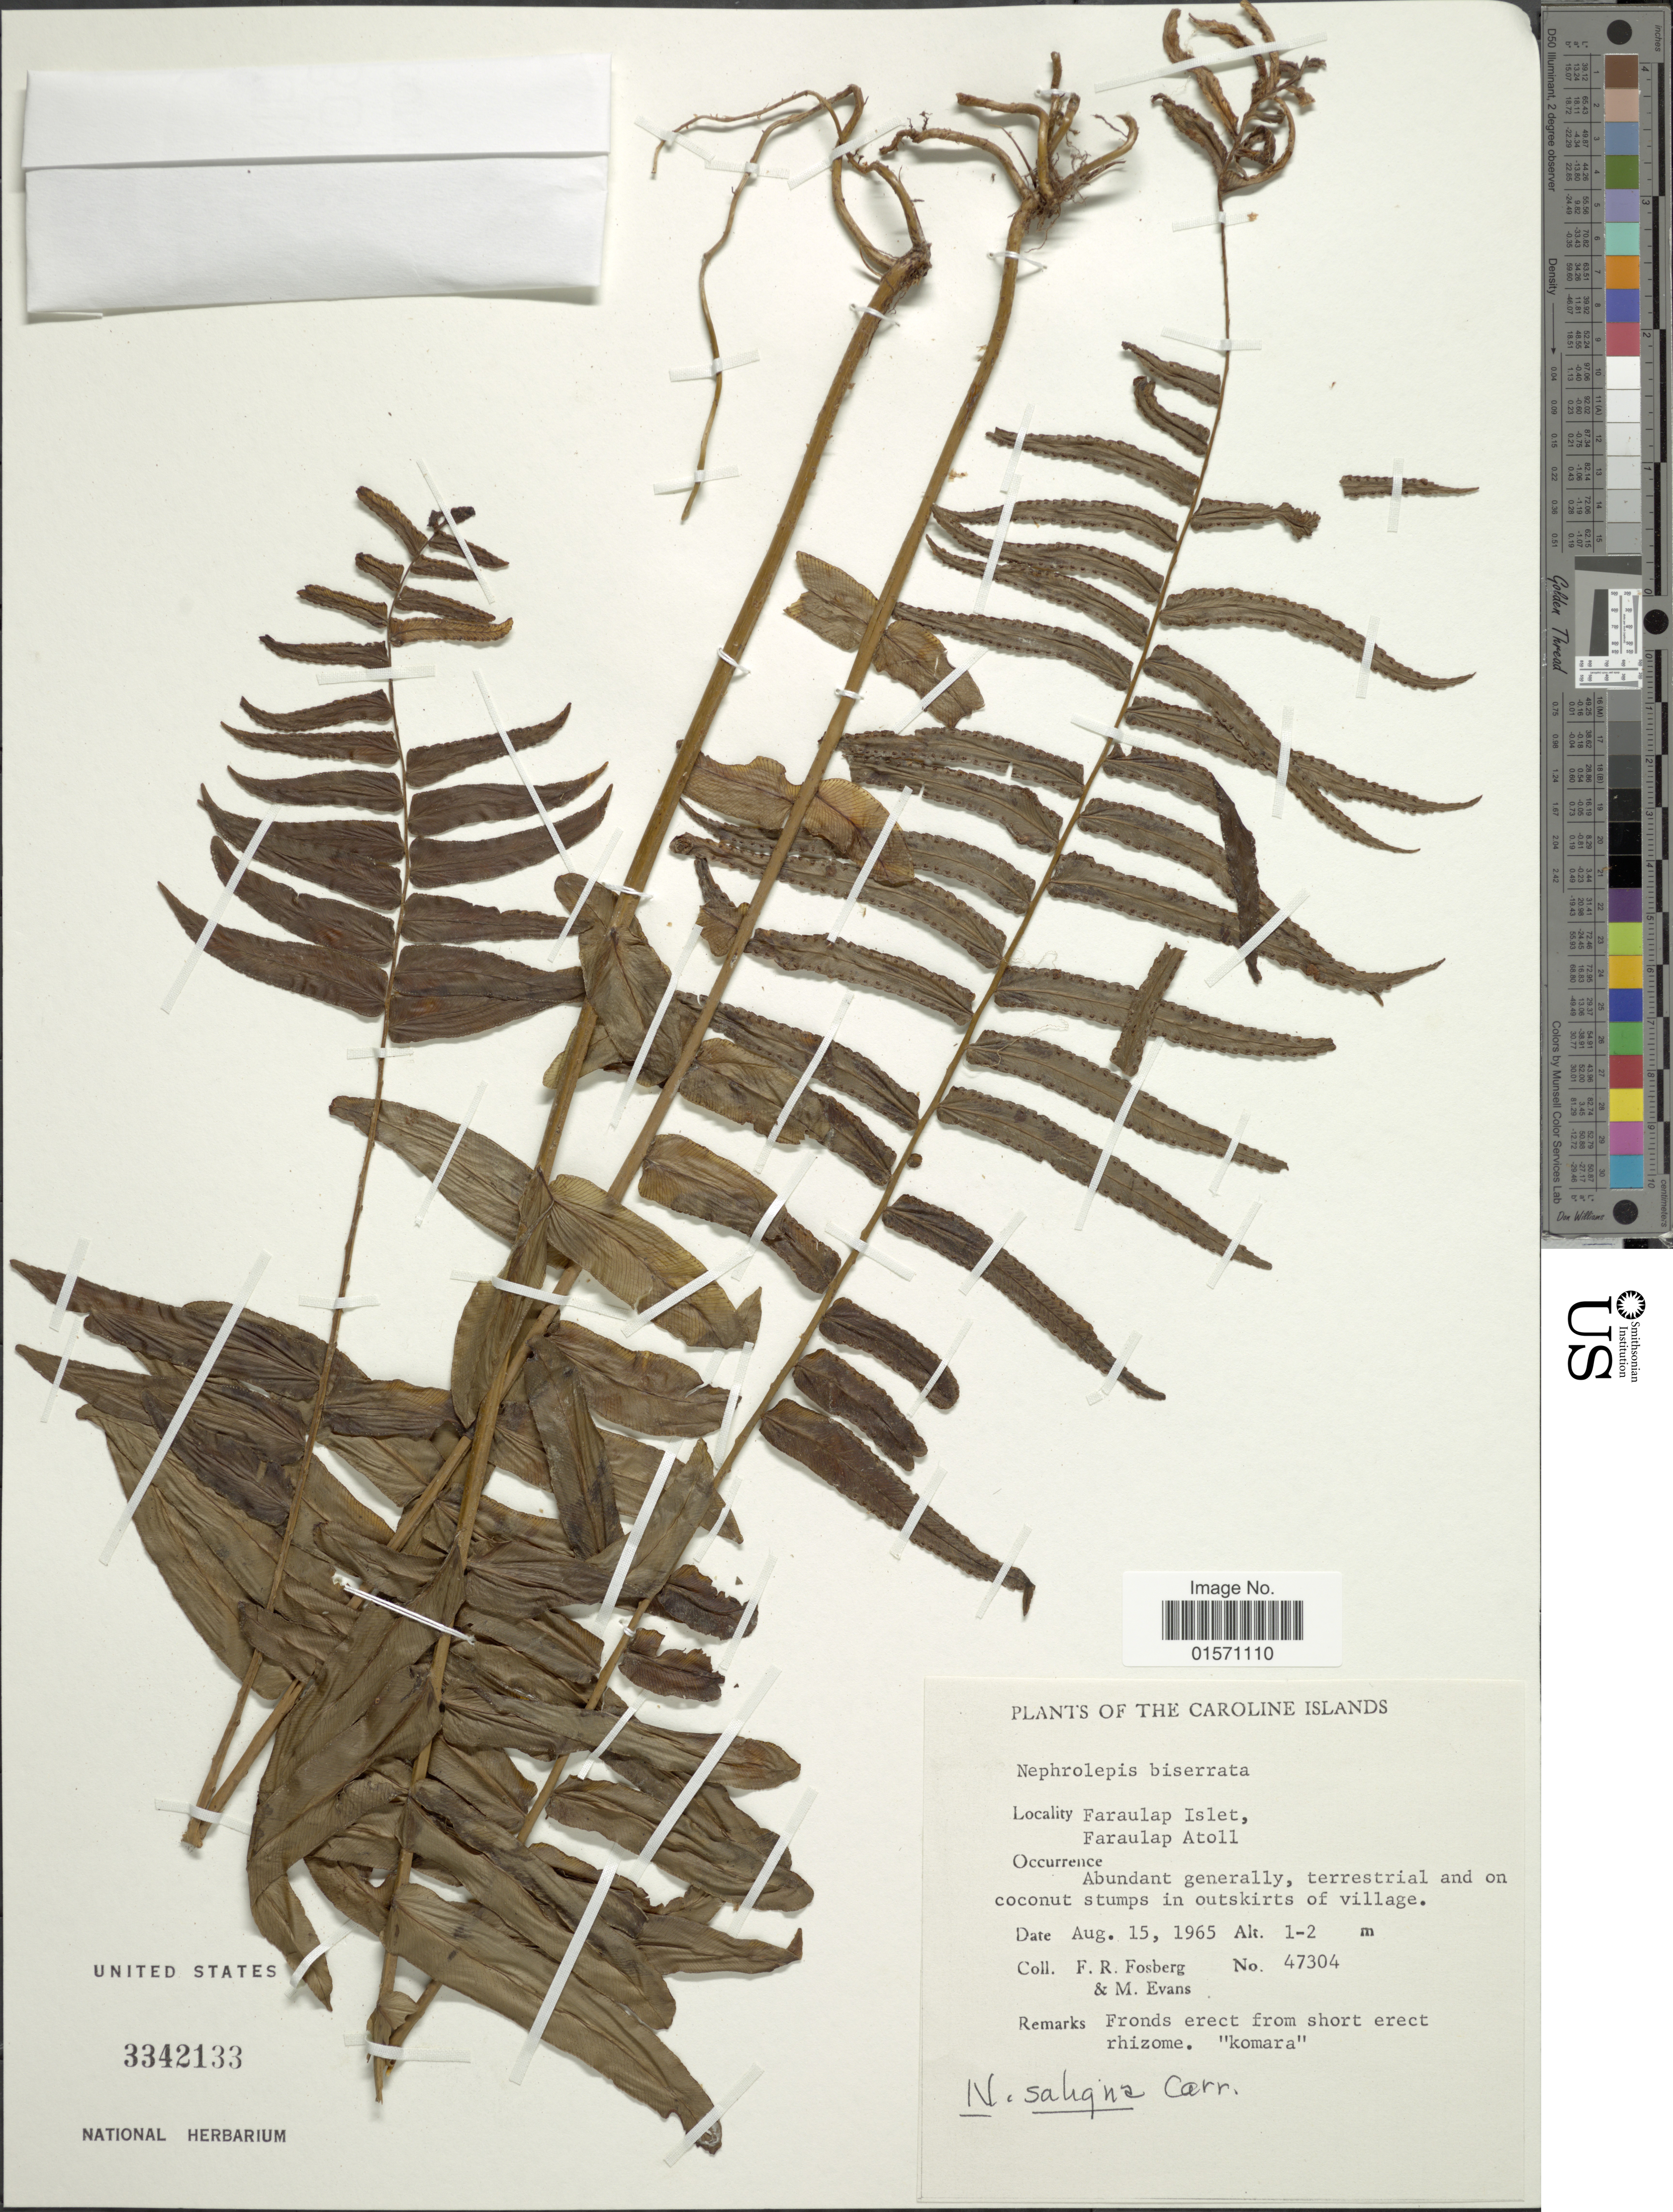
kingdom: Plantae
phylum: Tracheophyta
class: Polypodiopsida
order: Polypodiales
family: Nephrolepidaceae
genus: Nephrolepis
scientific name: Nephrolepis saligna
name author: Cav.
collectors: F. R. Fosberg & M. Evans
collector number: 47304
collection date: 1965-08-15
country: Micronesia, Federated States of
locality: Caroline Islands. Faraulap Islet, Faraulap Atoll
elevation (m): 1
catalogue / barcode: US 3342133